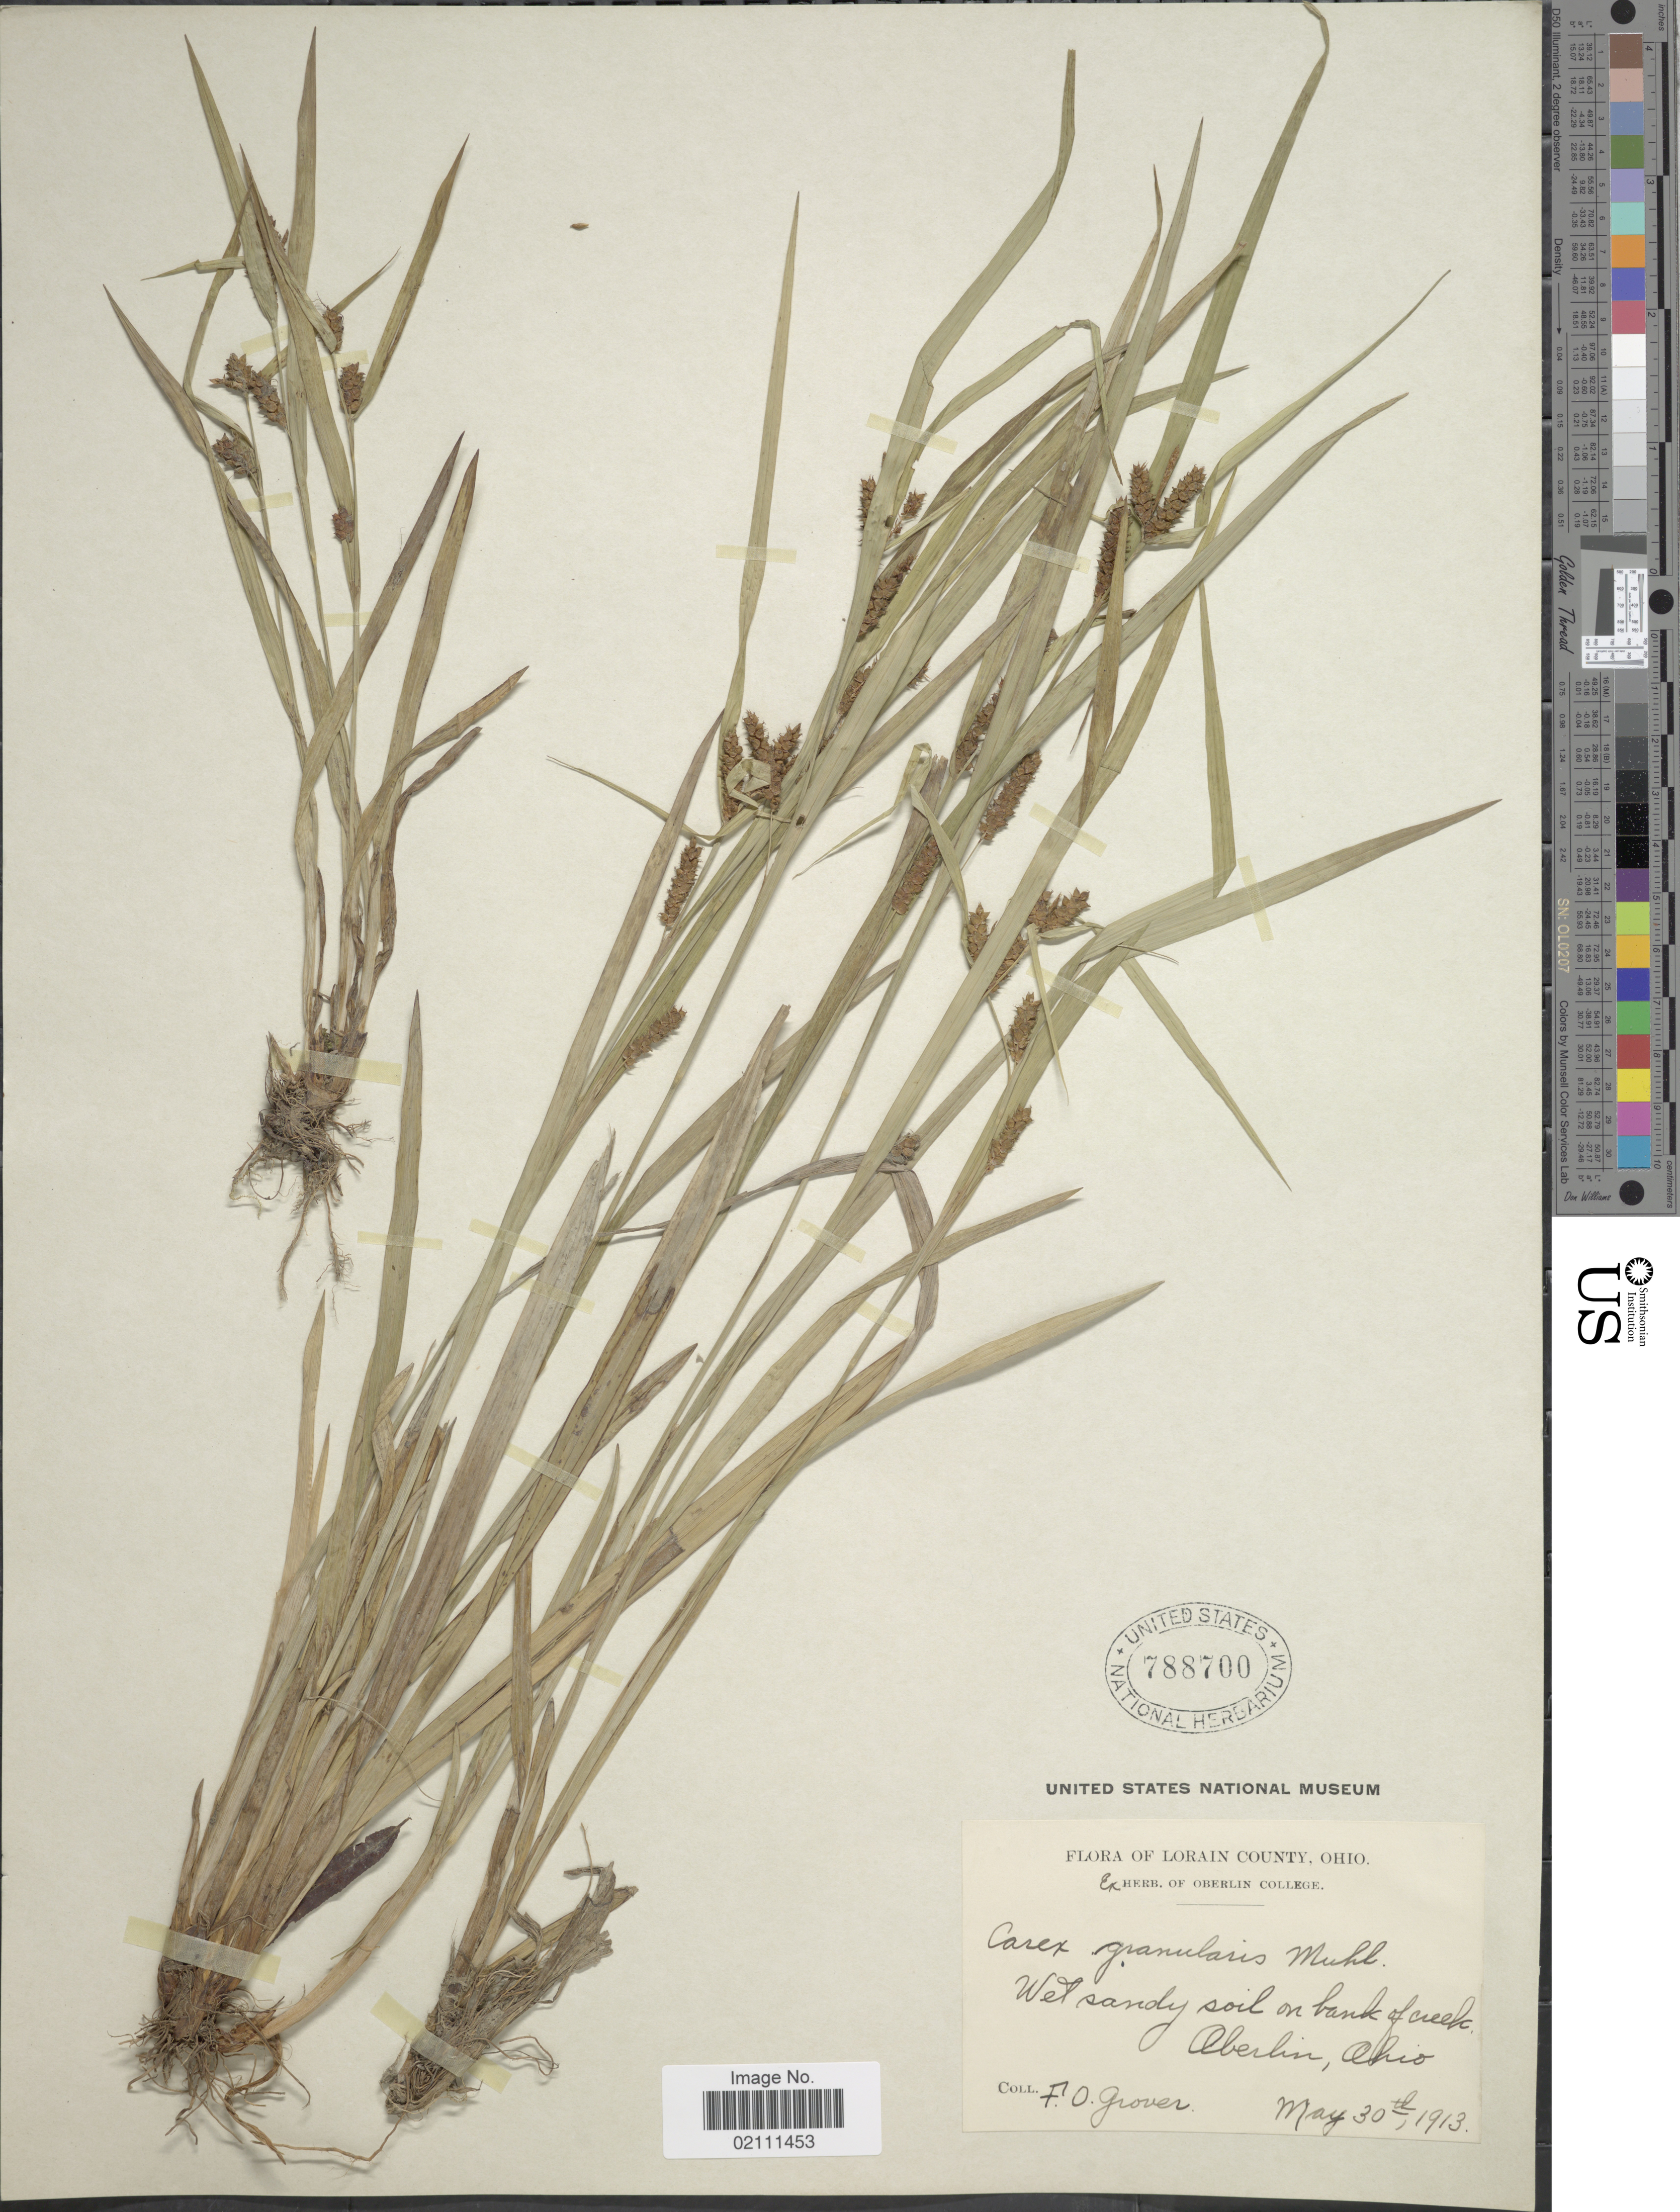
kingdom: Plantae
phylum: Tracheophyta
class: Liliopsida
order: Poales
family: Cyperaceae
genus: Carex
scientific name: Carex granularis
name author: Muhl. ex Willd.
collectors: F. Grover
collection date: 1913-05-30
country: United States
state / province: Ohio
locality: Lorain County, wet sandy soil on bank of creek, Oberlin.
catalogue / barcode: US 788700